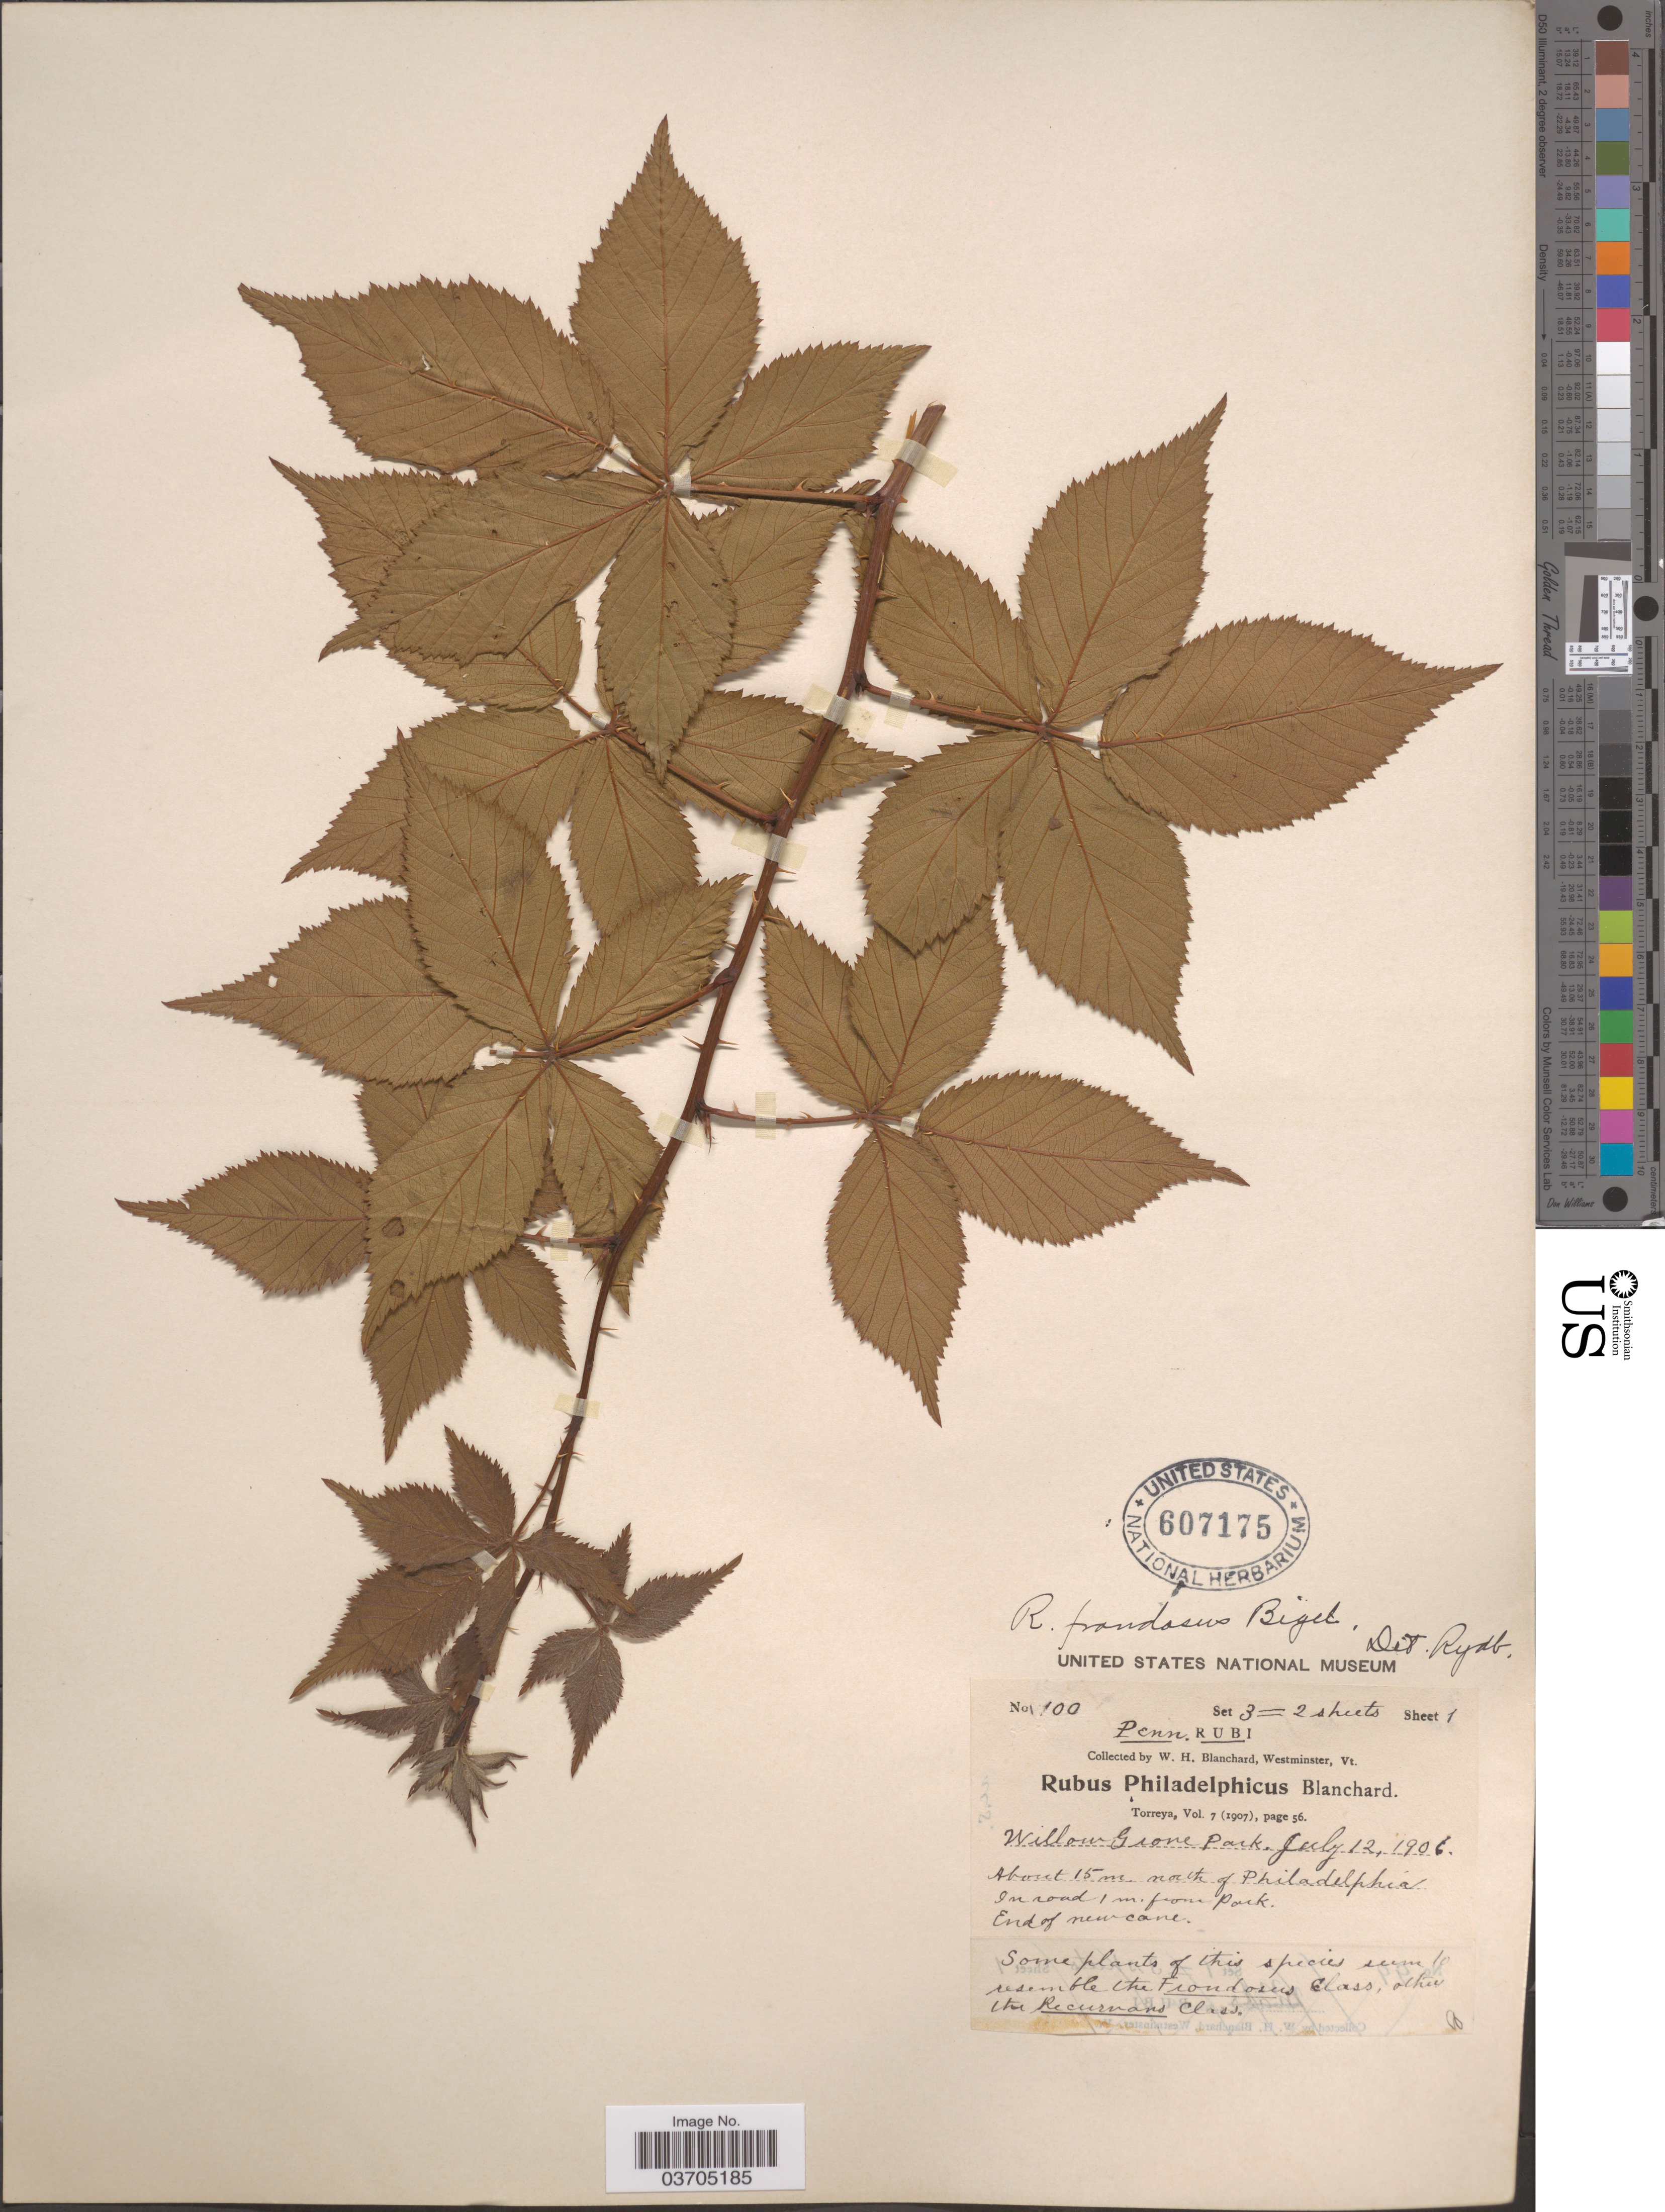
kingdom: Plantae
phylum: Tracheophyta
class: Magnoliopsida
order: Rosales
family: Rosaceae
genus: Rubus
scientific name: Rubus frondosus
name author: Bigelow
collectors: W. H. Blanchard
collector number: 100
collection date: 1906-07-12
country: United States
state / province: Pennsylvania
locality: Willow Grove Park. About 15 m. north of Philadelphia. In road 1 m. from Park.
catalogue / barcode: US 607175